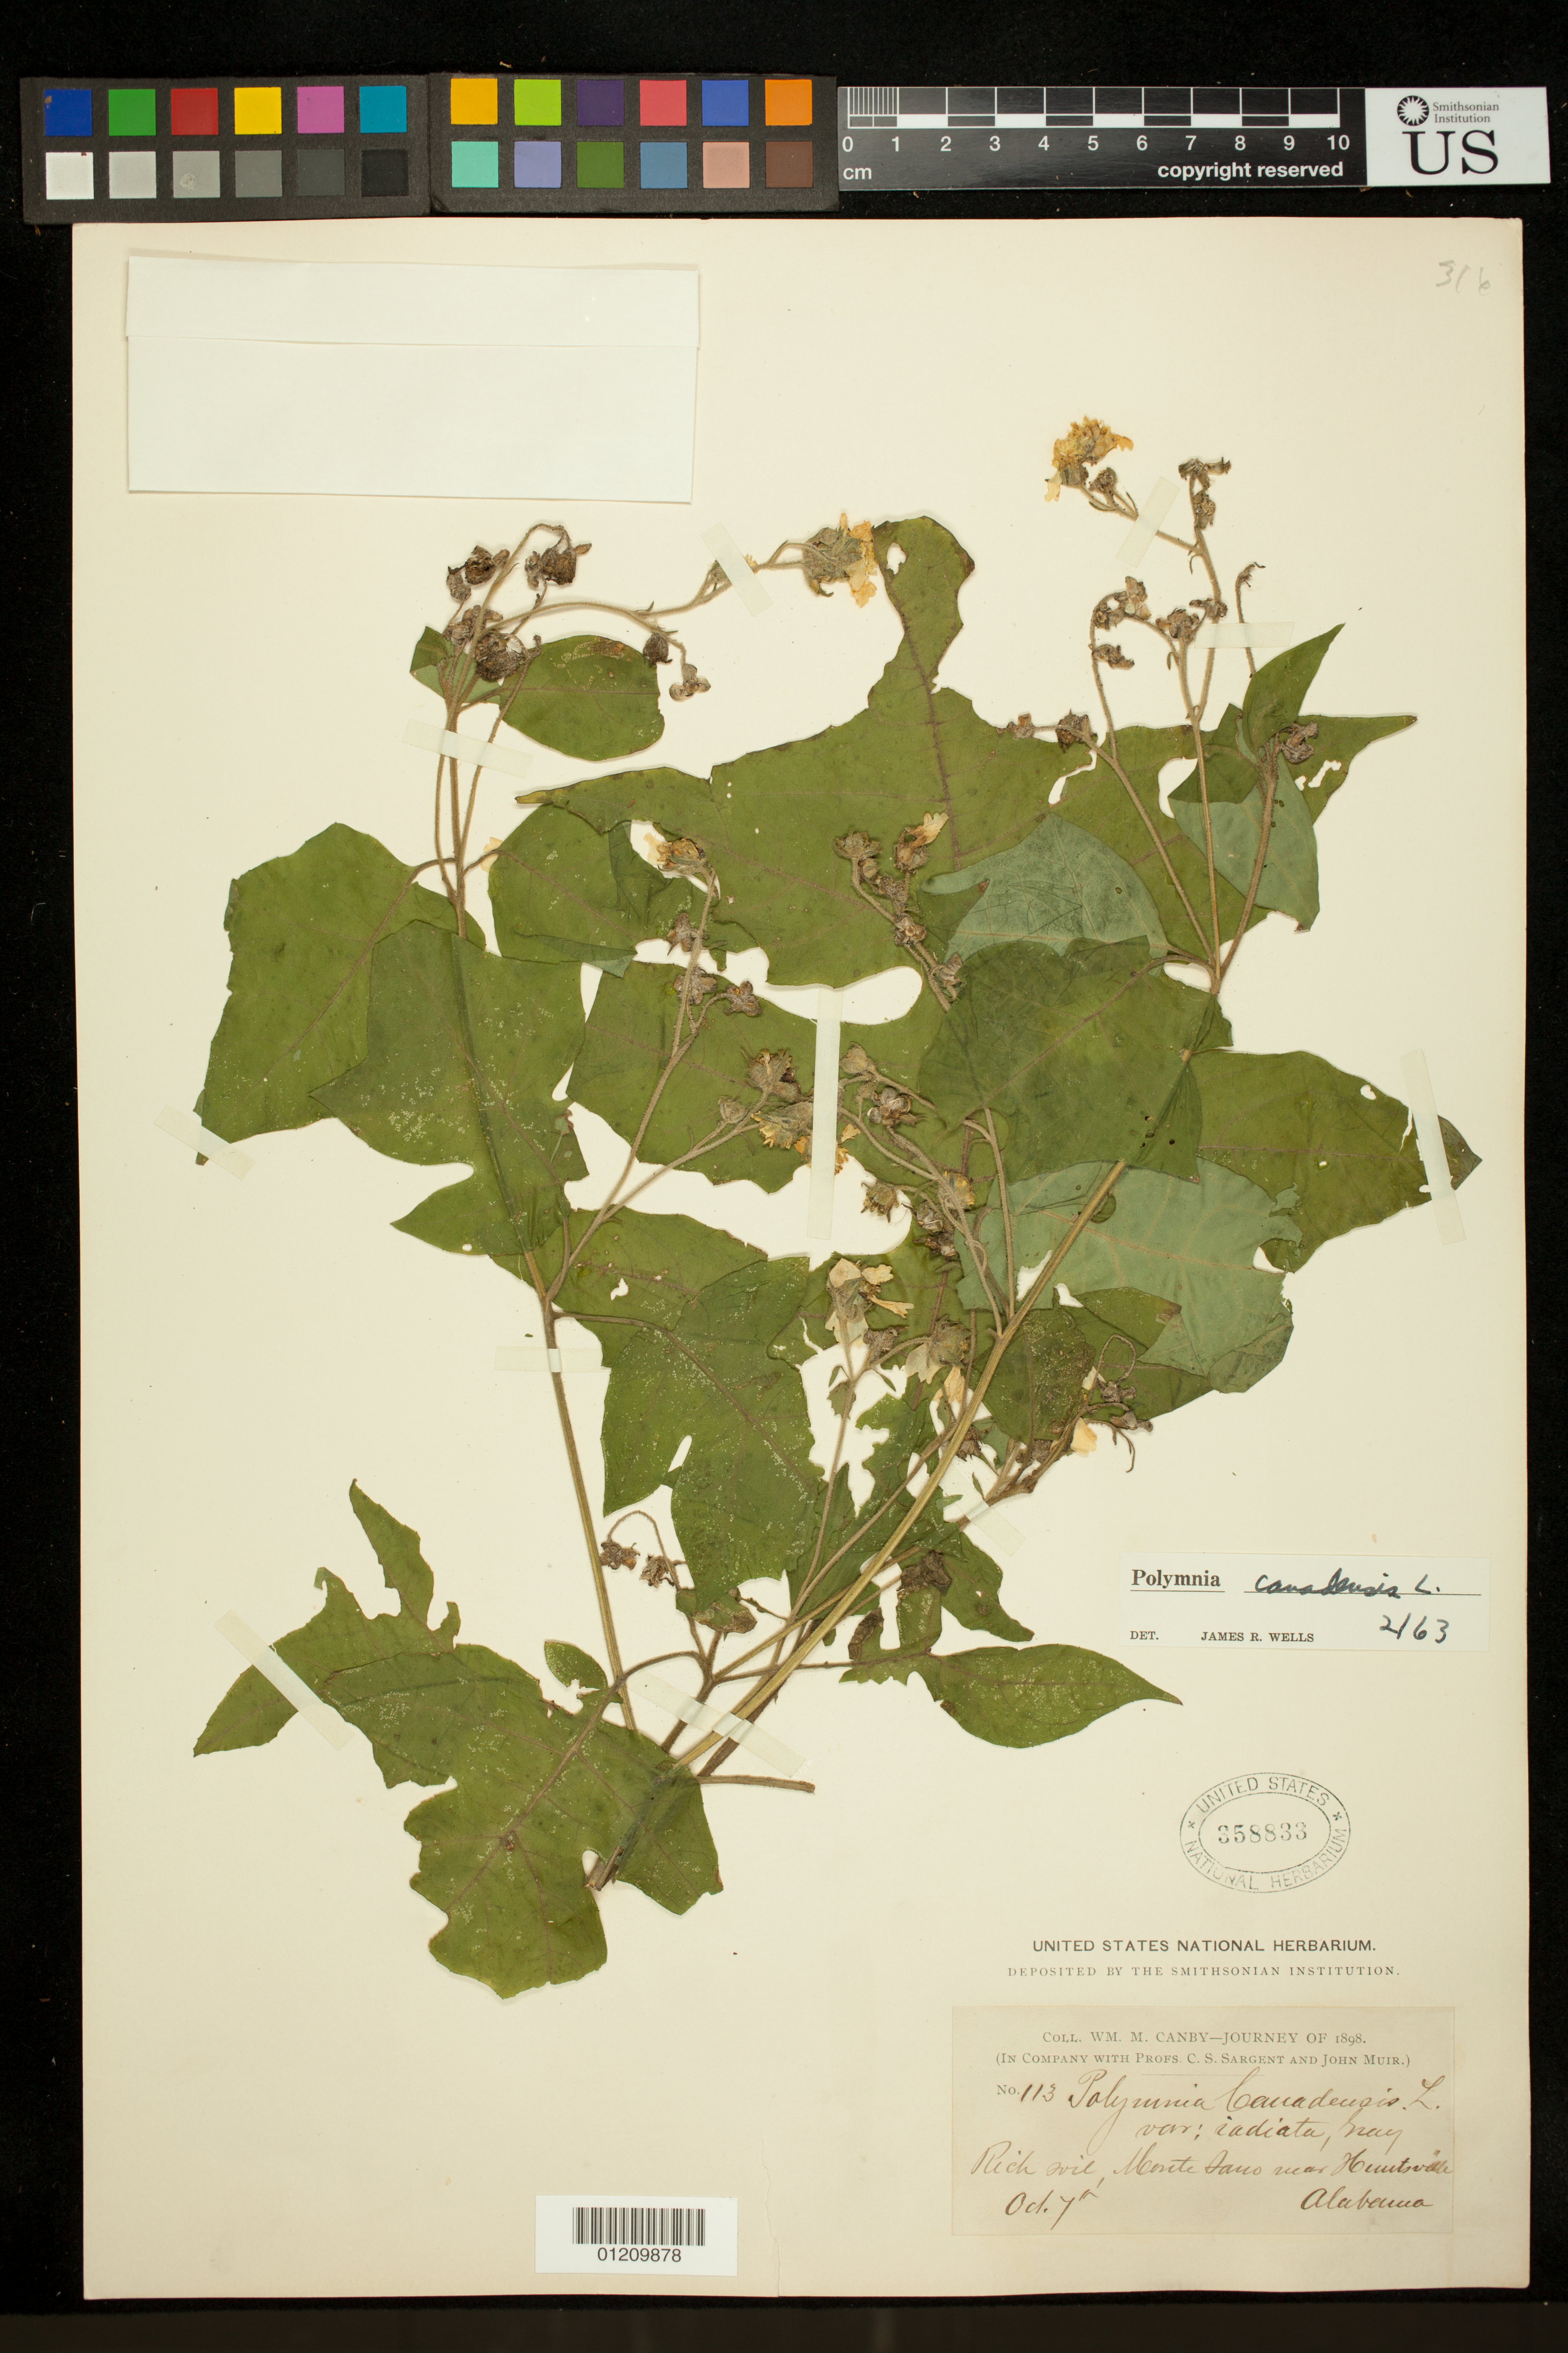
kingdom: Plantae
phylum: Tracheophyta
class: Magnoliopsida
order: Asterales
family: Asteraceae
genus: Polymnia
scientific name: Polymnia canadensis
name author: L.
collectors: W. M. Canby, C. S. Sargent & J. Muir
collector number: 113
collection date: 1898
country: United States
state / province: Alabama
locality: Huntsville.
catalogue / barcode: US 358833